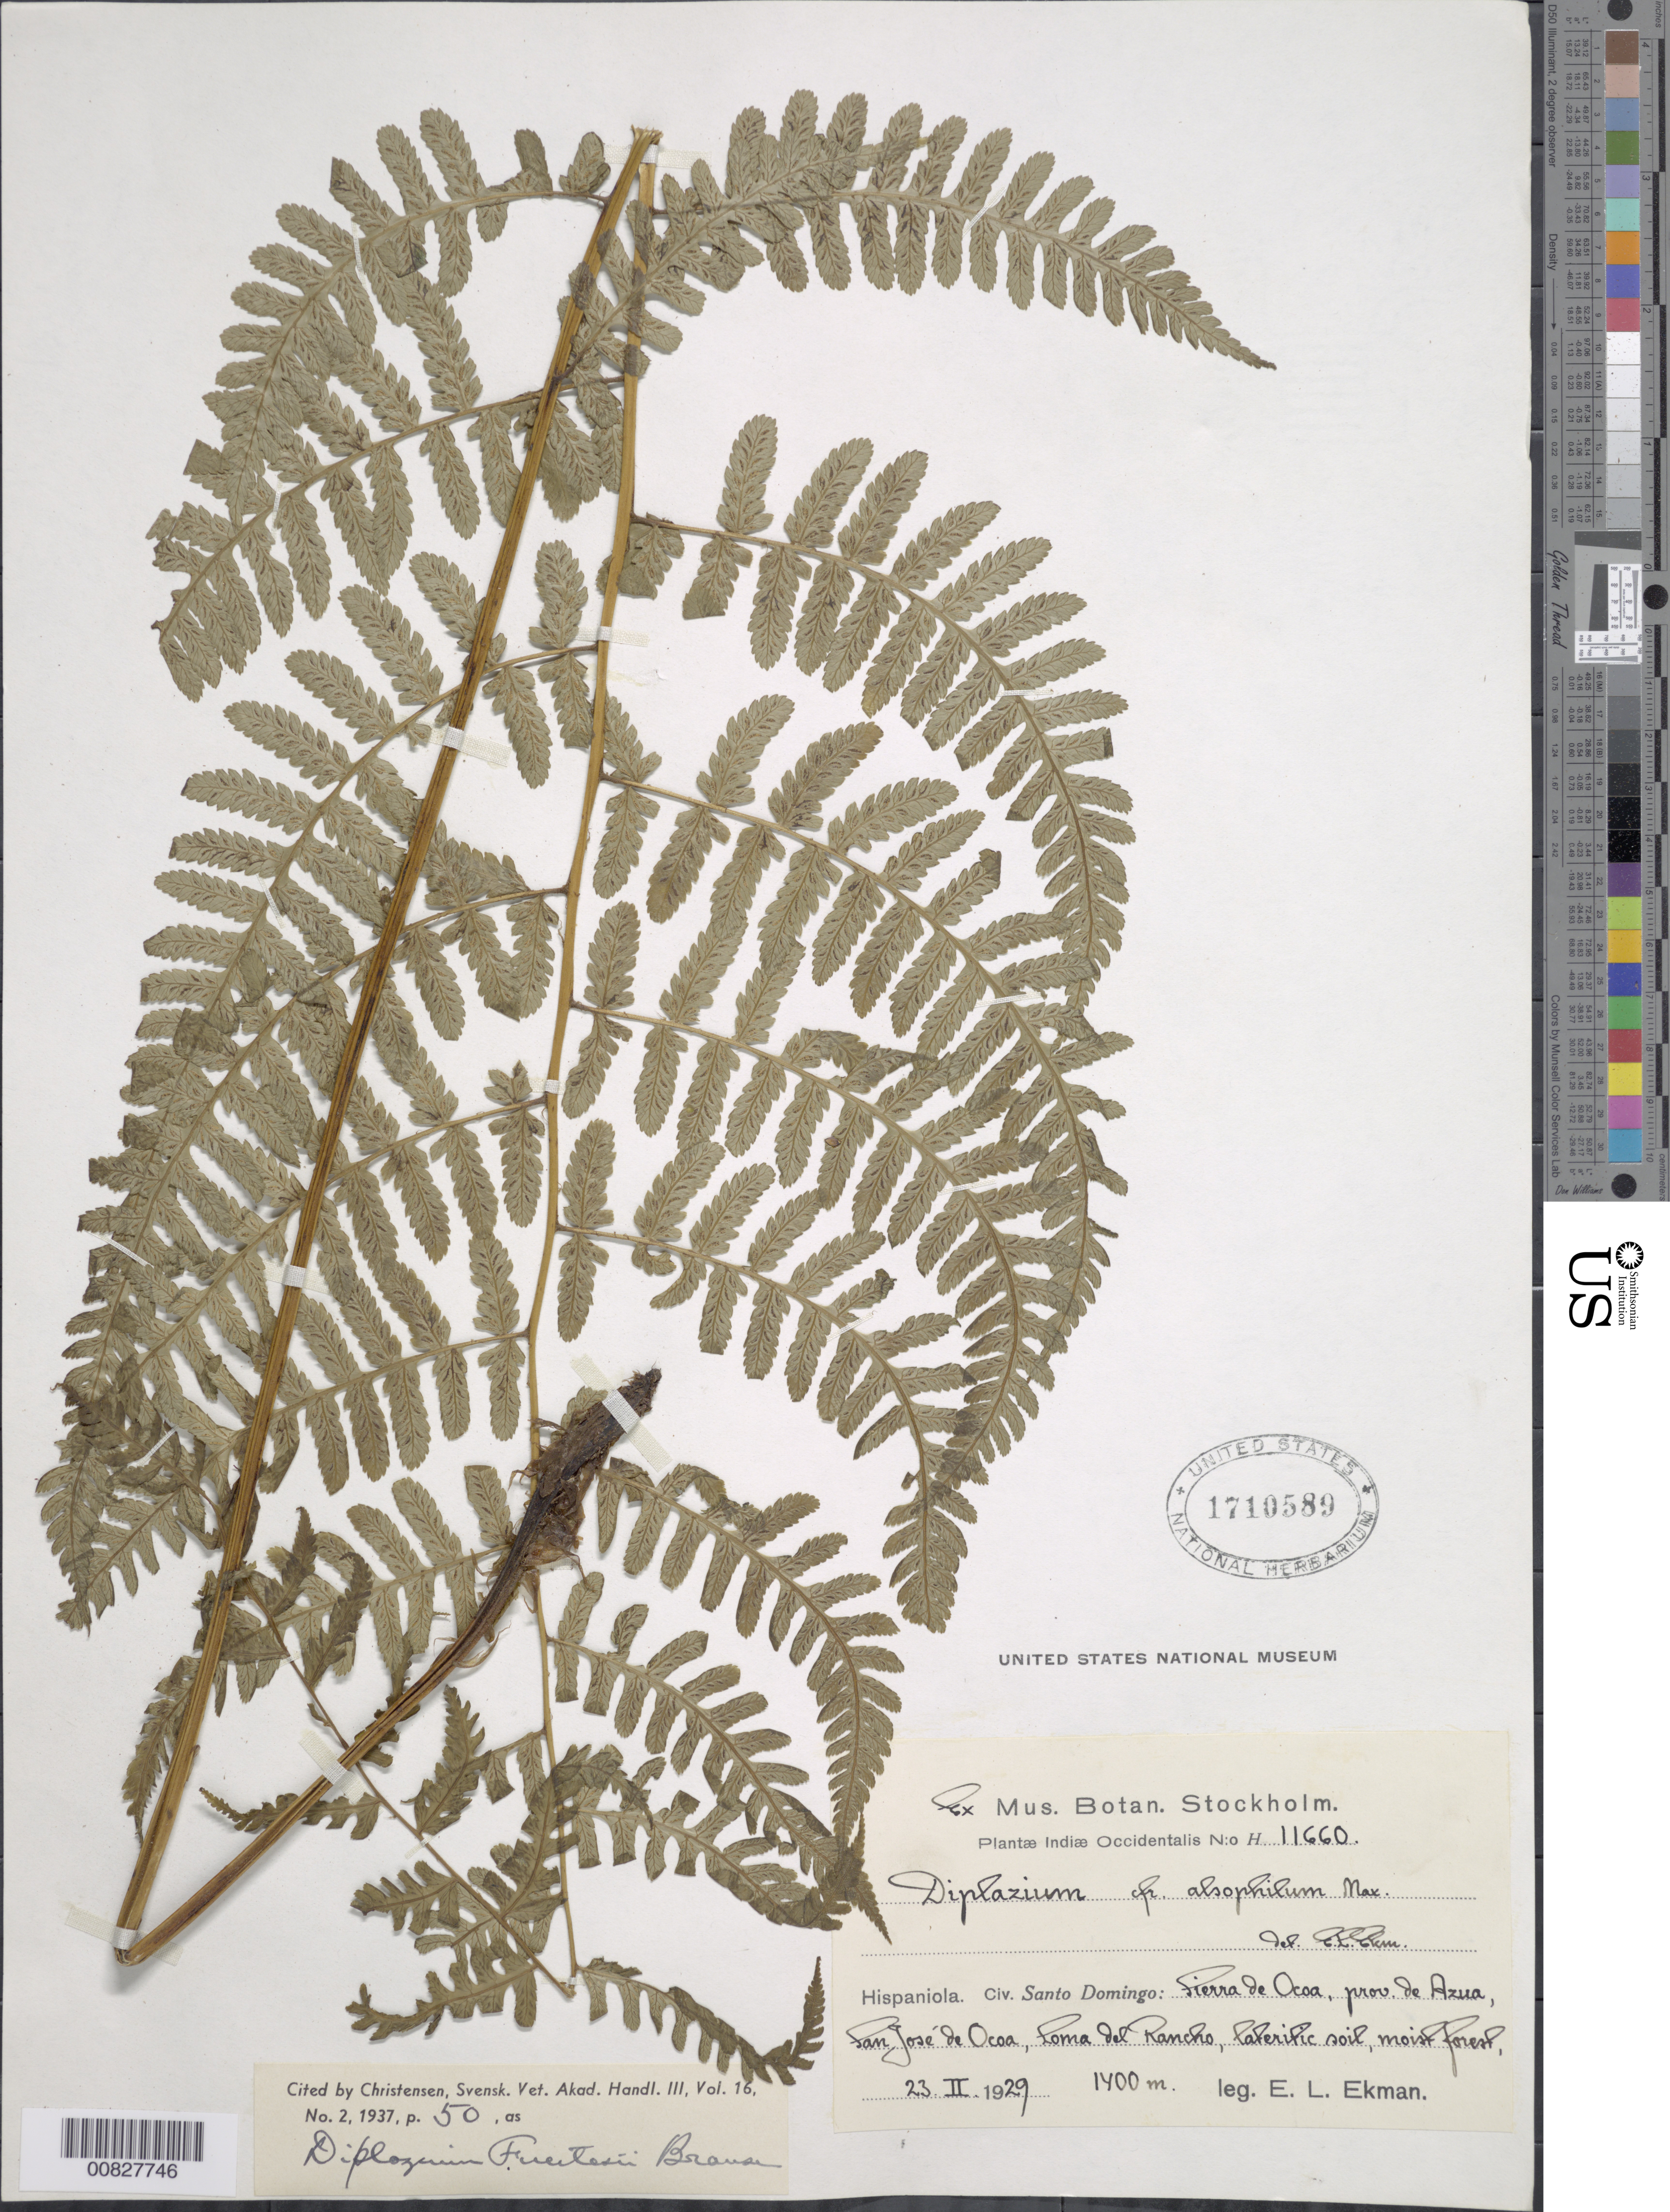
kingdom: Plantae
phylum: Tracheophyta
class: Polypodiopsida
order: Polypodiales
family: Athyriaceae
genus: Diplazium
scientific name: Diplazium fuertesii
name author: Brause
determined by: Sánchez, C.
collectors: E. L. Ekman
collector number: H 11660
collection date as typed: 23 Feb 1929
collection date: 1929-02-23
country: Dominican Republic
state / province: Azua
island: Hispaniola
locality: Sierra de Ocoa, San José de Ocoa, Loma del Rancho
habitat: Moist forest, lateritic soil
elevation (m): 1400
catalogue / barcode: US 1710589